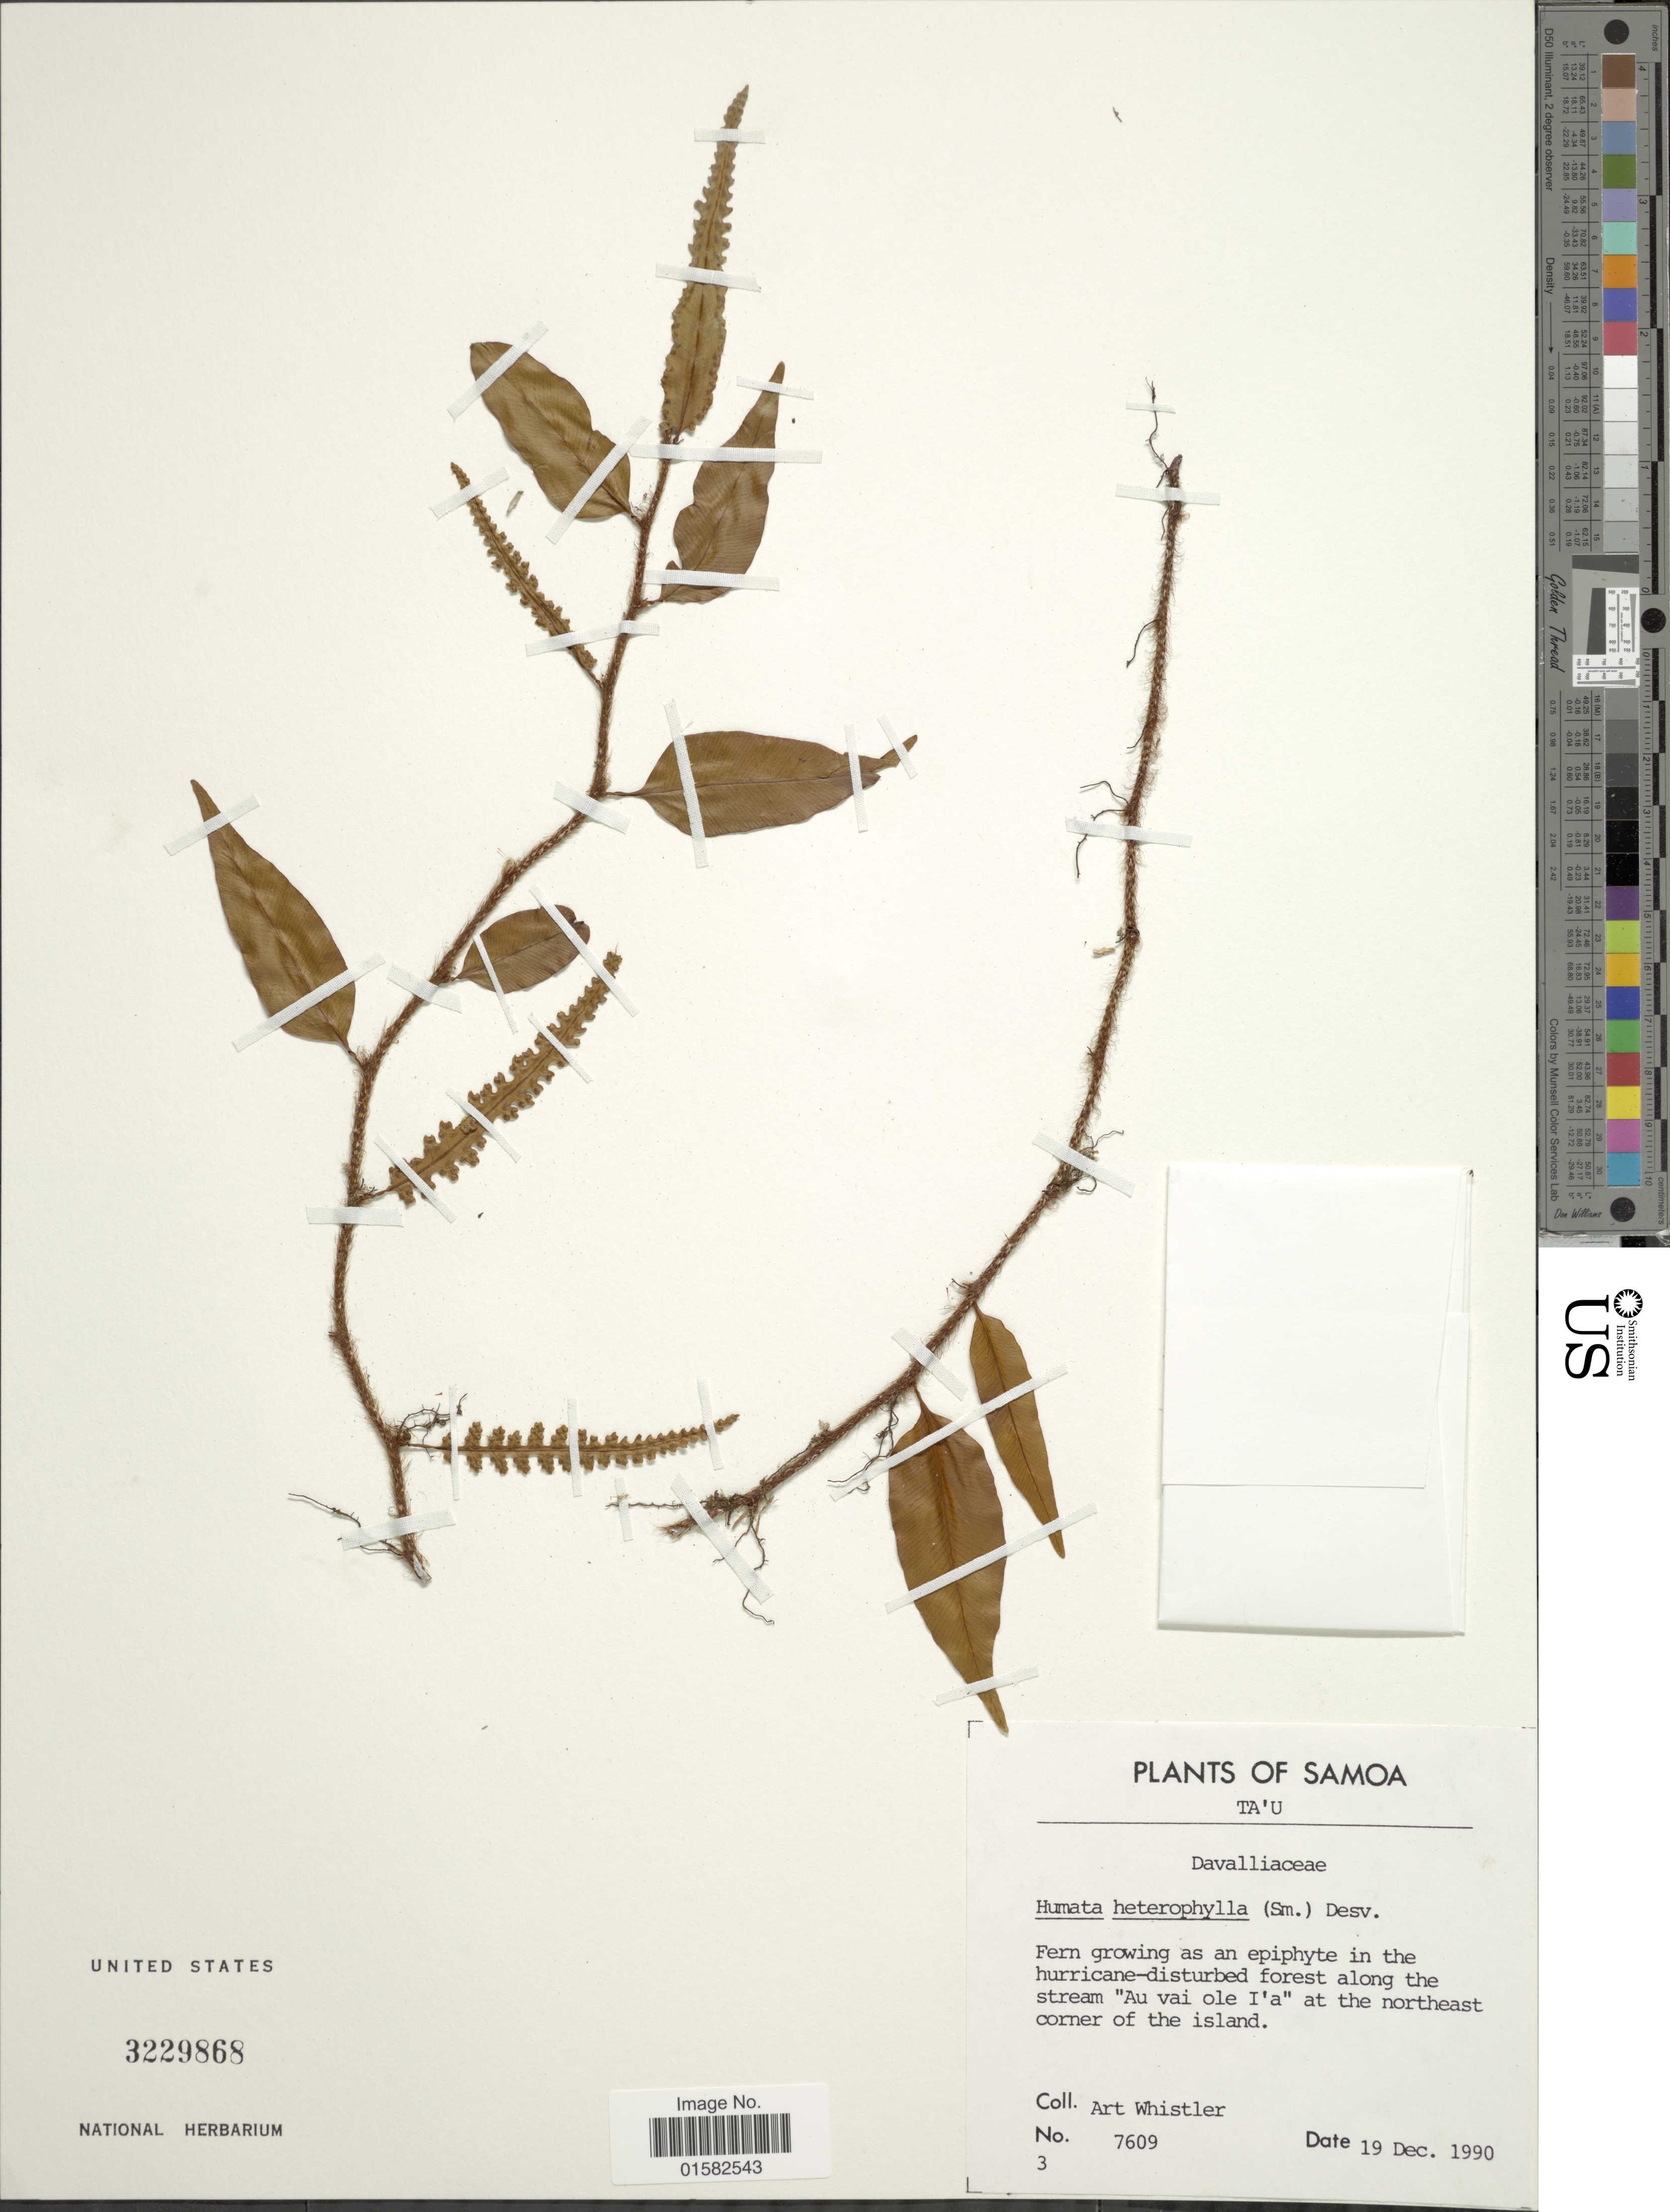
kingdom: Plantae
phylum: Tracheophyta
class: Polypodiopsida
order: Polypodiales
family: Davalliaceae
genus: Humata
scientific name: Humata heterophylla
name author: (Sm.) Desv.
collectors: A. Whistler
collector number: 7609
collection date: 1990-12-19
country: American Samoa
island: Ta'u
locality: Ta'u, forest along the stream "Au vai ole I'a"at the northeast corner of the island.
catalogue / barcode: US 3229868